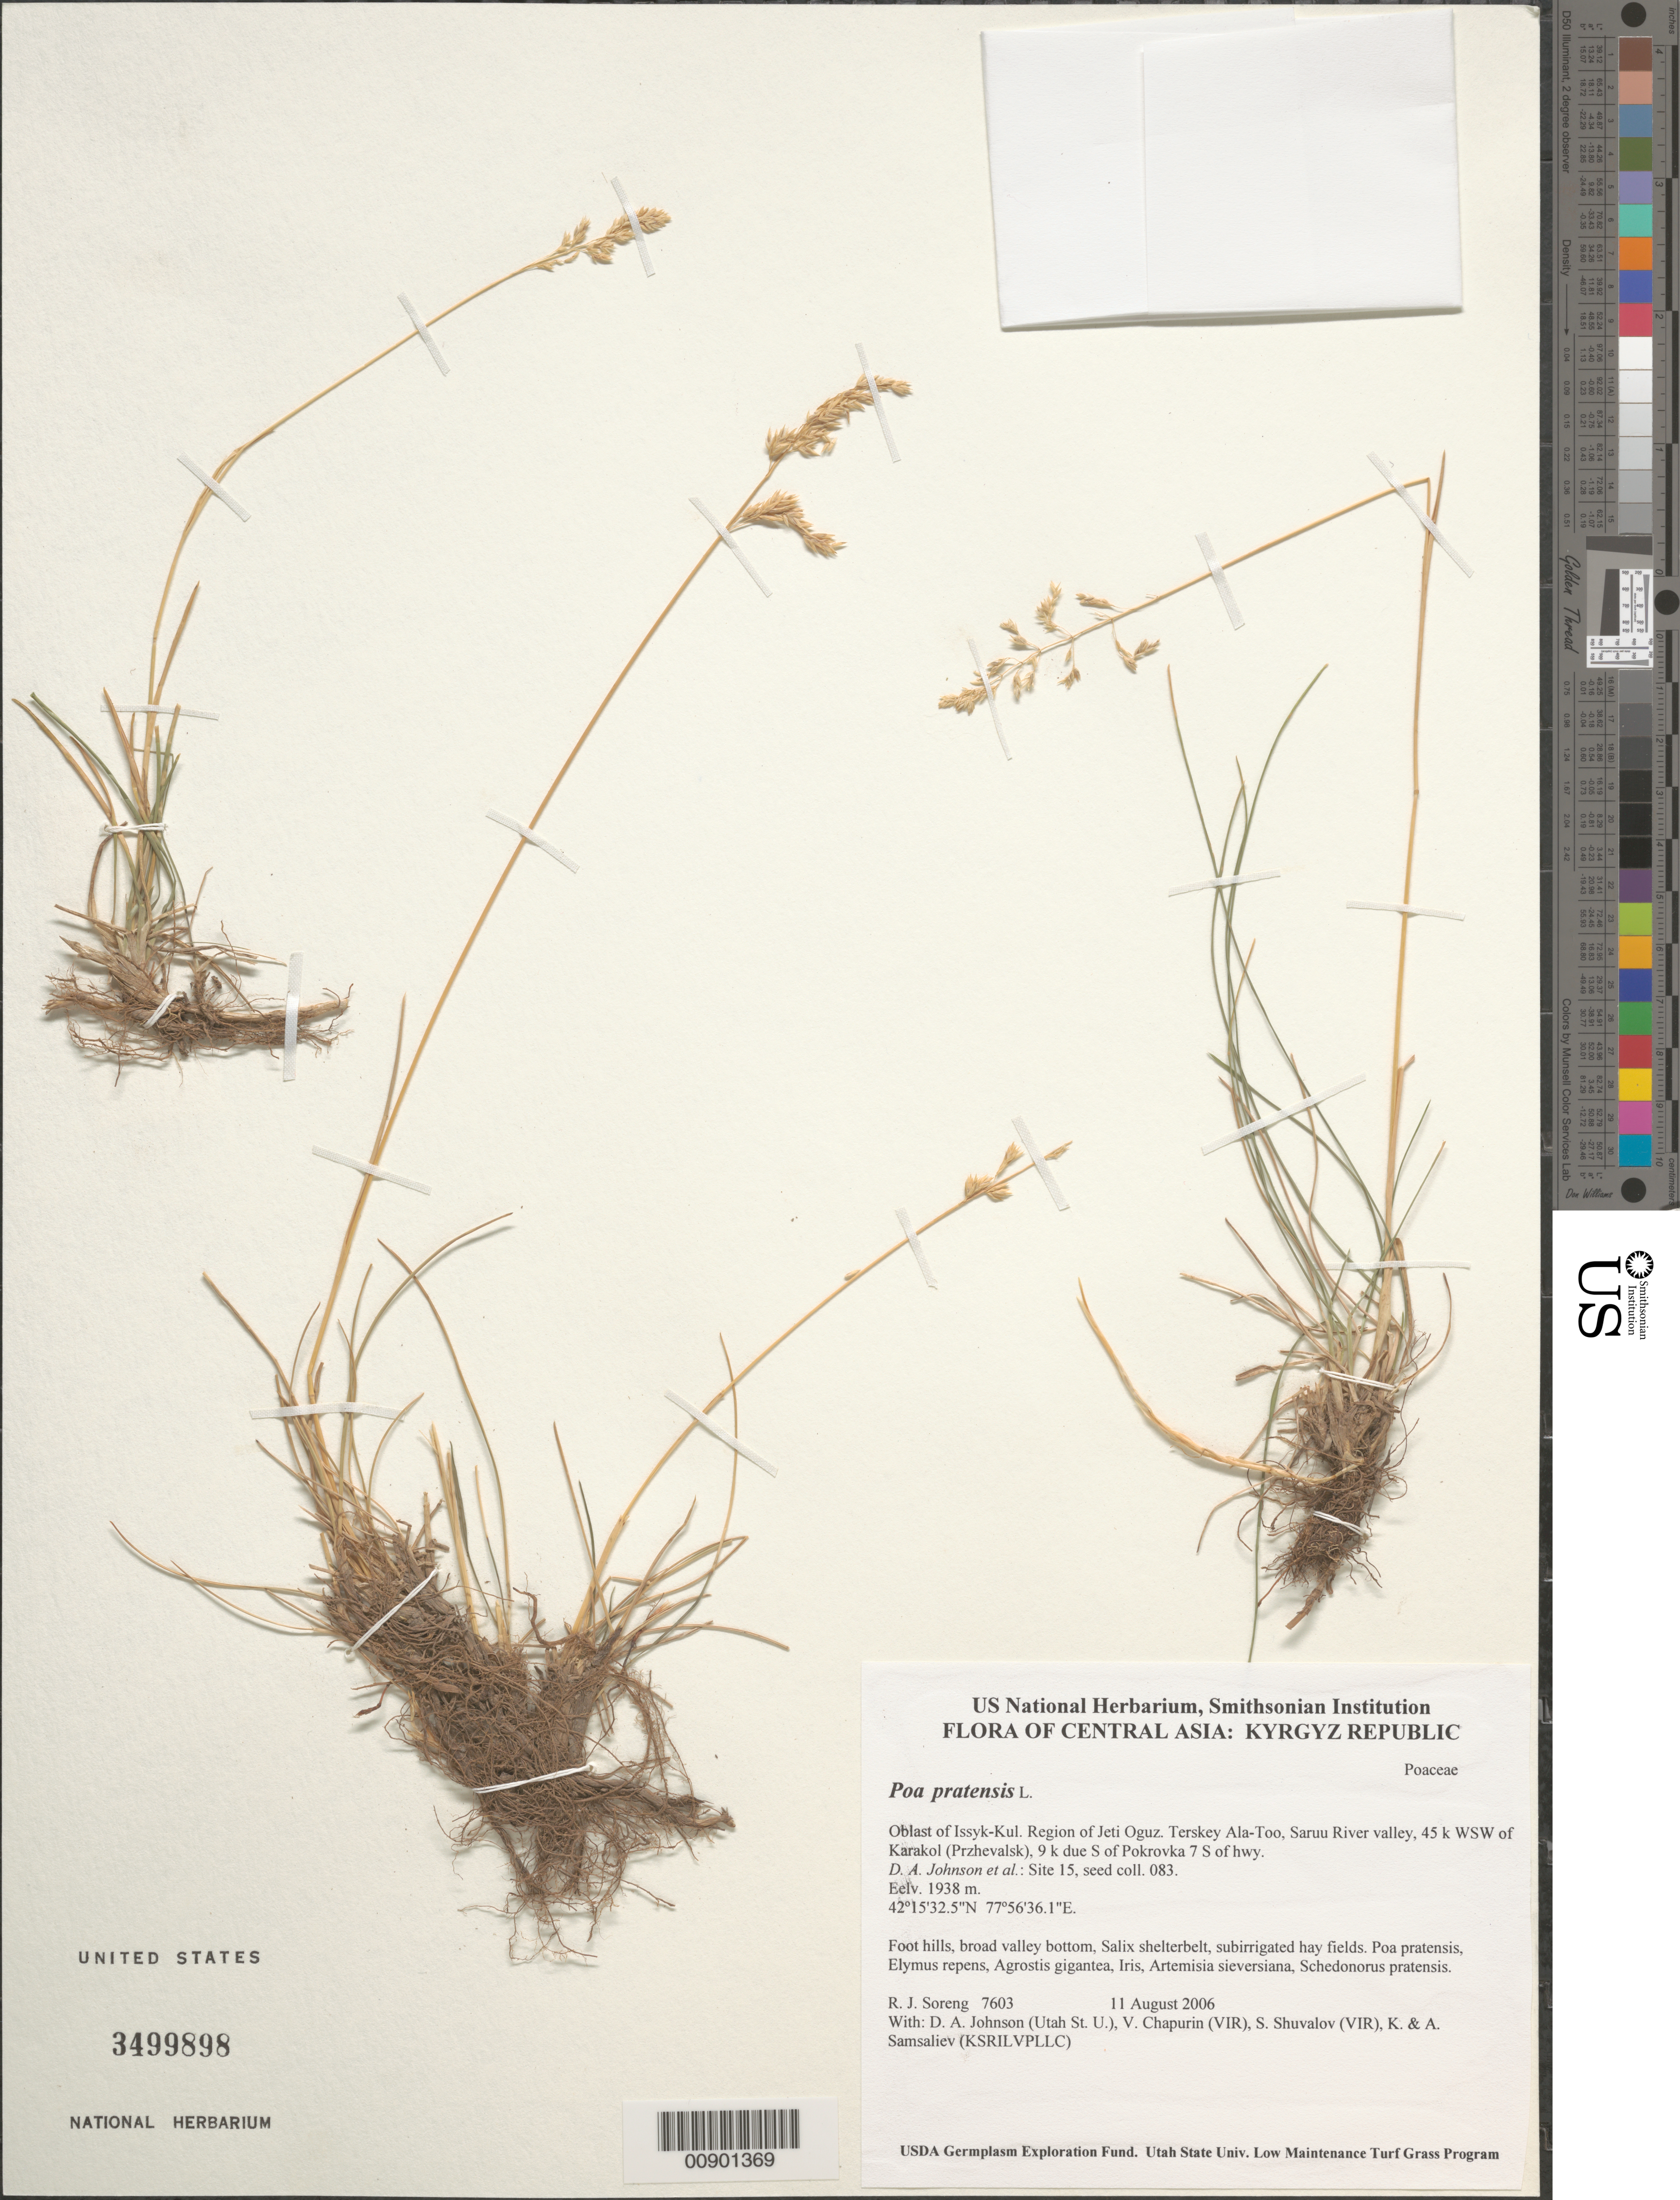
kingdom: Plantae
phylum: Tracheophyta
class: Liliopsida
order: Poales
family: Poaceae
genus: Poa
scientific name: Poa pratensis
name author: L.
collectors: R. J. Soreng, D. Johnson, S. Shuvalov, V. Chapurin, K. Samsaliev & A. Samsaliev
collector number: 7603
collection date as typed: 11 Aug 2006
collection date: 2006-08-11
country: Kyrgyzstan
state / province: Ysyk-Kol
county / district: Jeti Oguz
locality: Terskey Ala-Too, Saruu River valley, 45 km WSW of Karakol (Przhevalsk), 9 km due S of Pokrovka 7 S of hwy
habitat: Foot hills, broad valley bottom, Salix shelterbelt, subirrigated hay fields.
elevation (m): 1938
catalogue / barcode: US 3499898